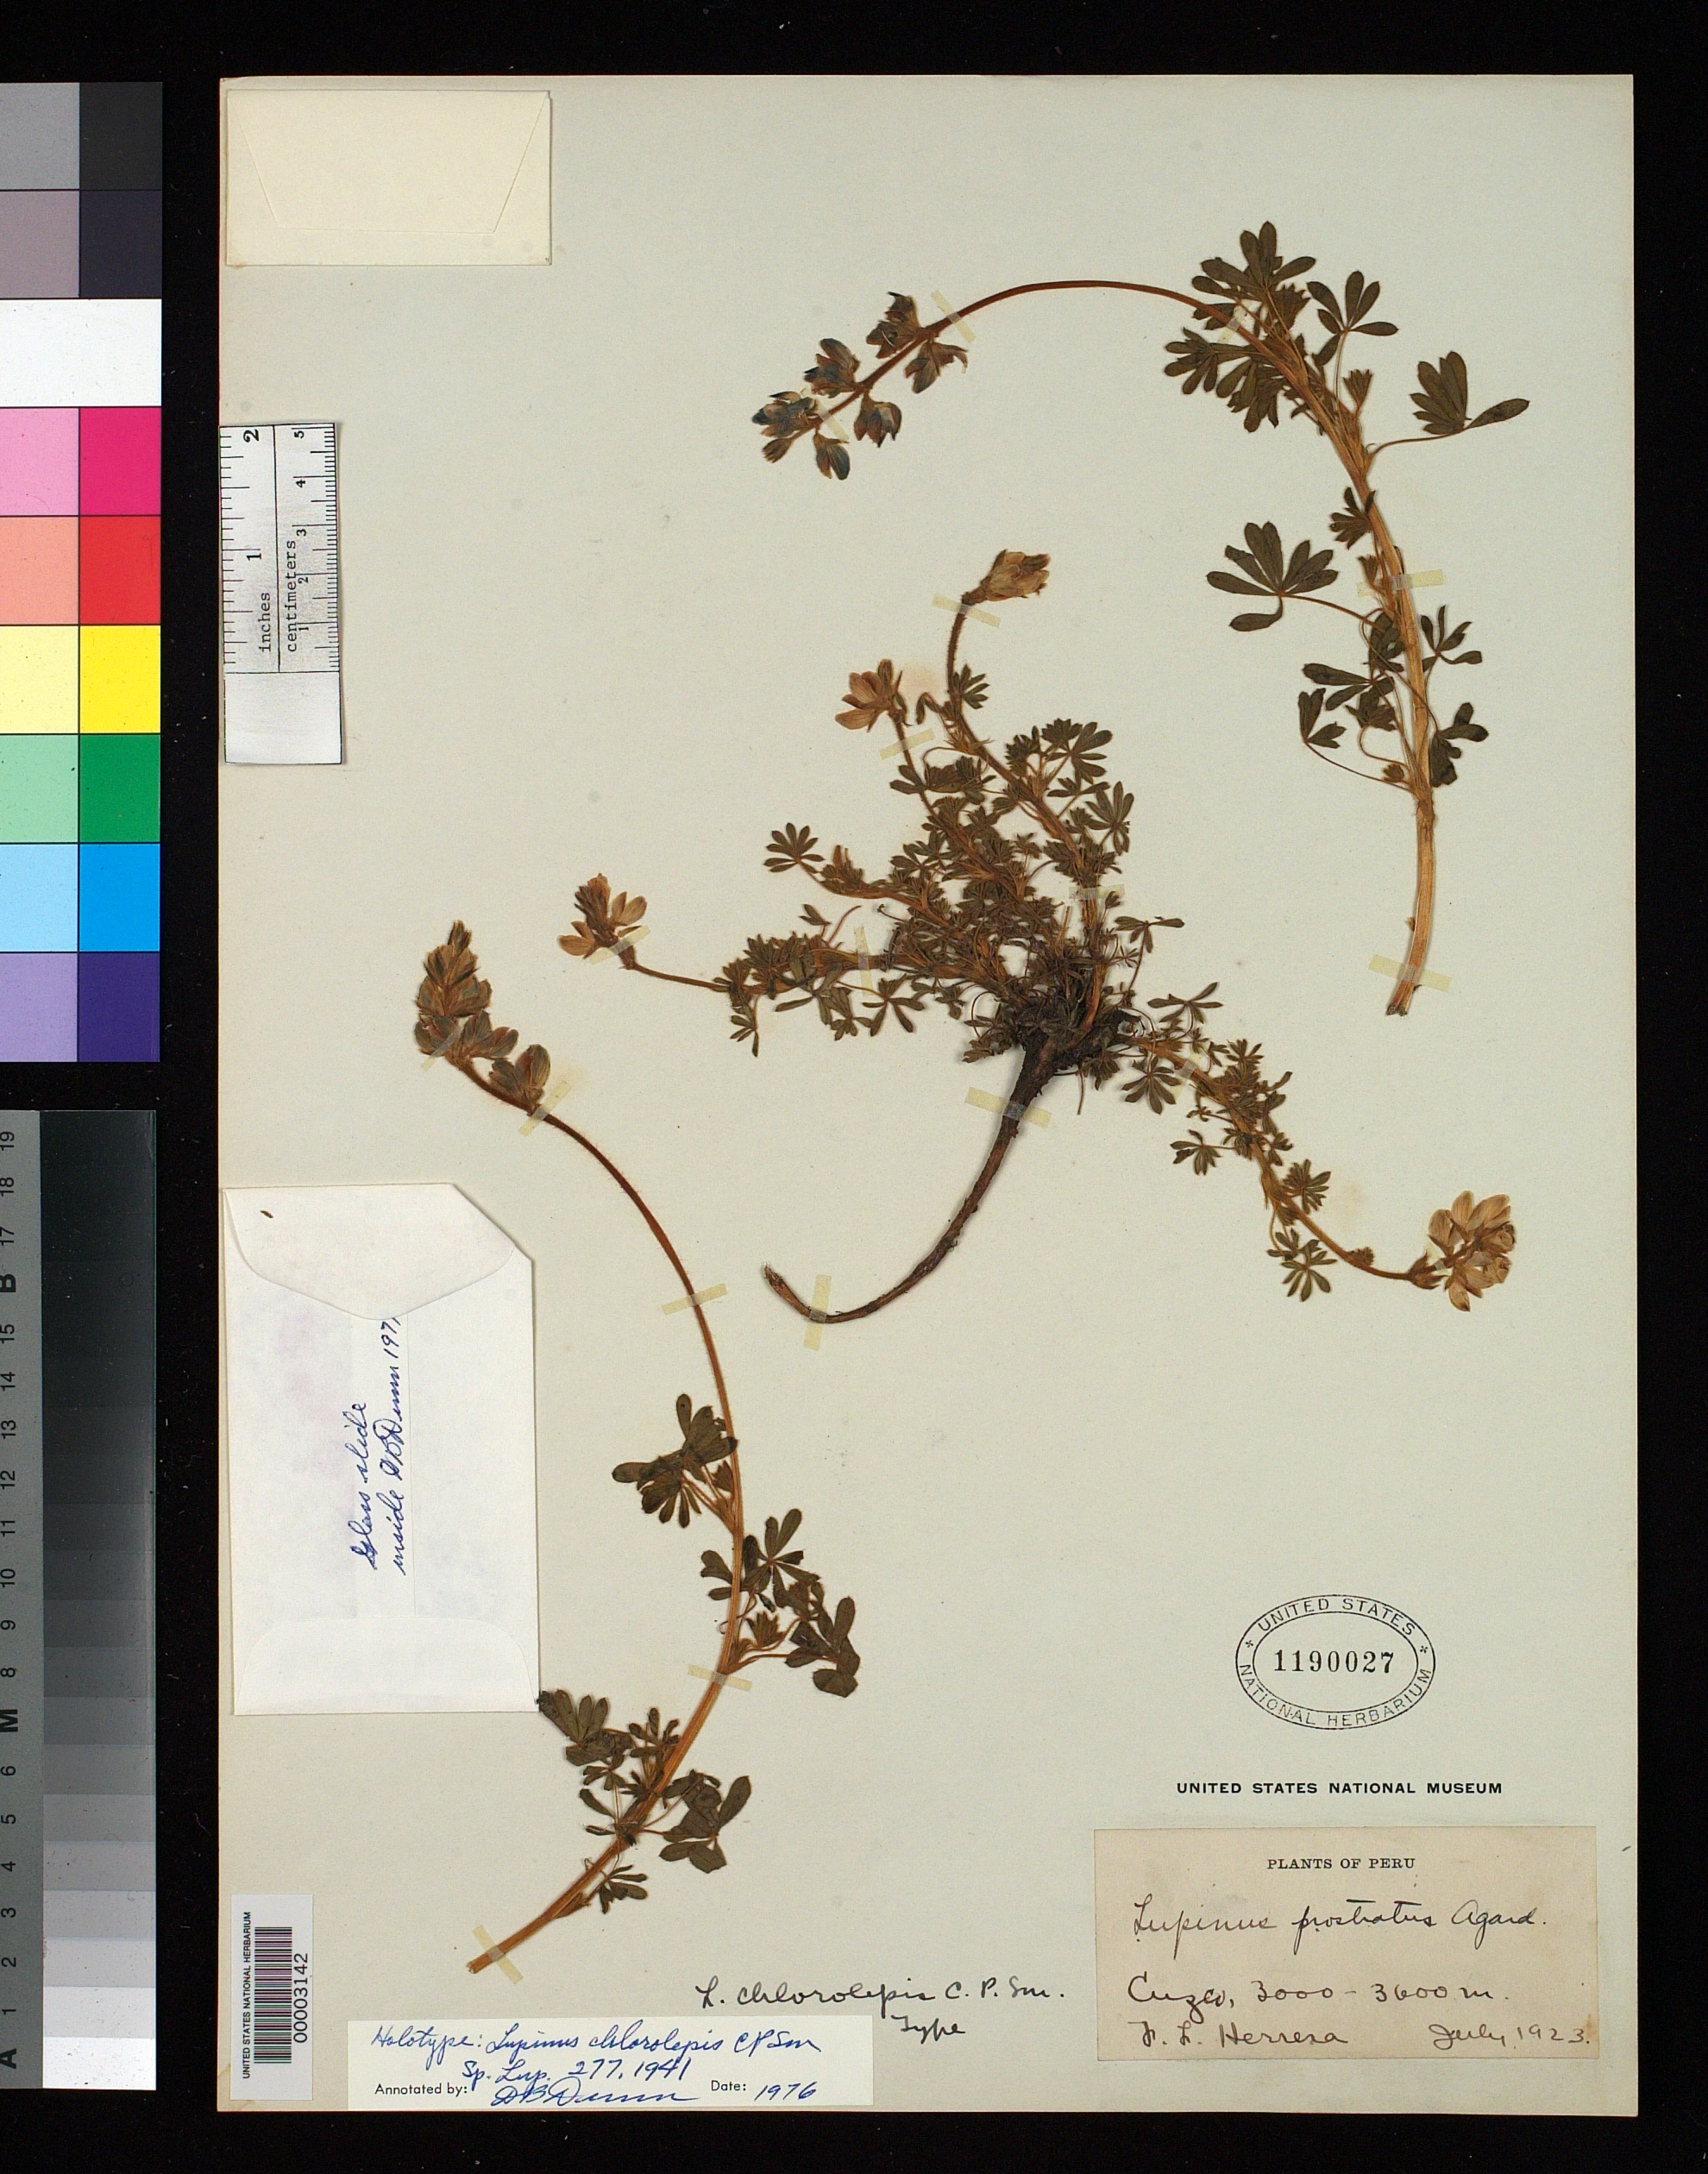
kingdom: Plantae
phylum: Tracheophyta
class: Magnoliopsida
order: Fabales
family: Fabaceae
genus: Lupinus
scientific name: Lupinus chlorolepis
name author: C.P. Sm.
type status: Holotype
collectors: F. L. Herrera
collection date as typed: Jul 1923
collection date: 1923-07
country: Peru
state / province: Cusco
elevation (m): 3000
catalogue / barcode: US 1190027